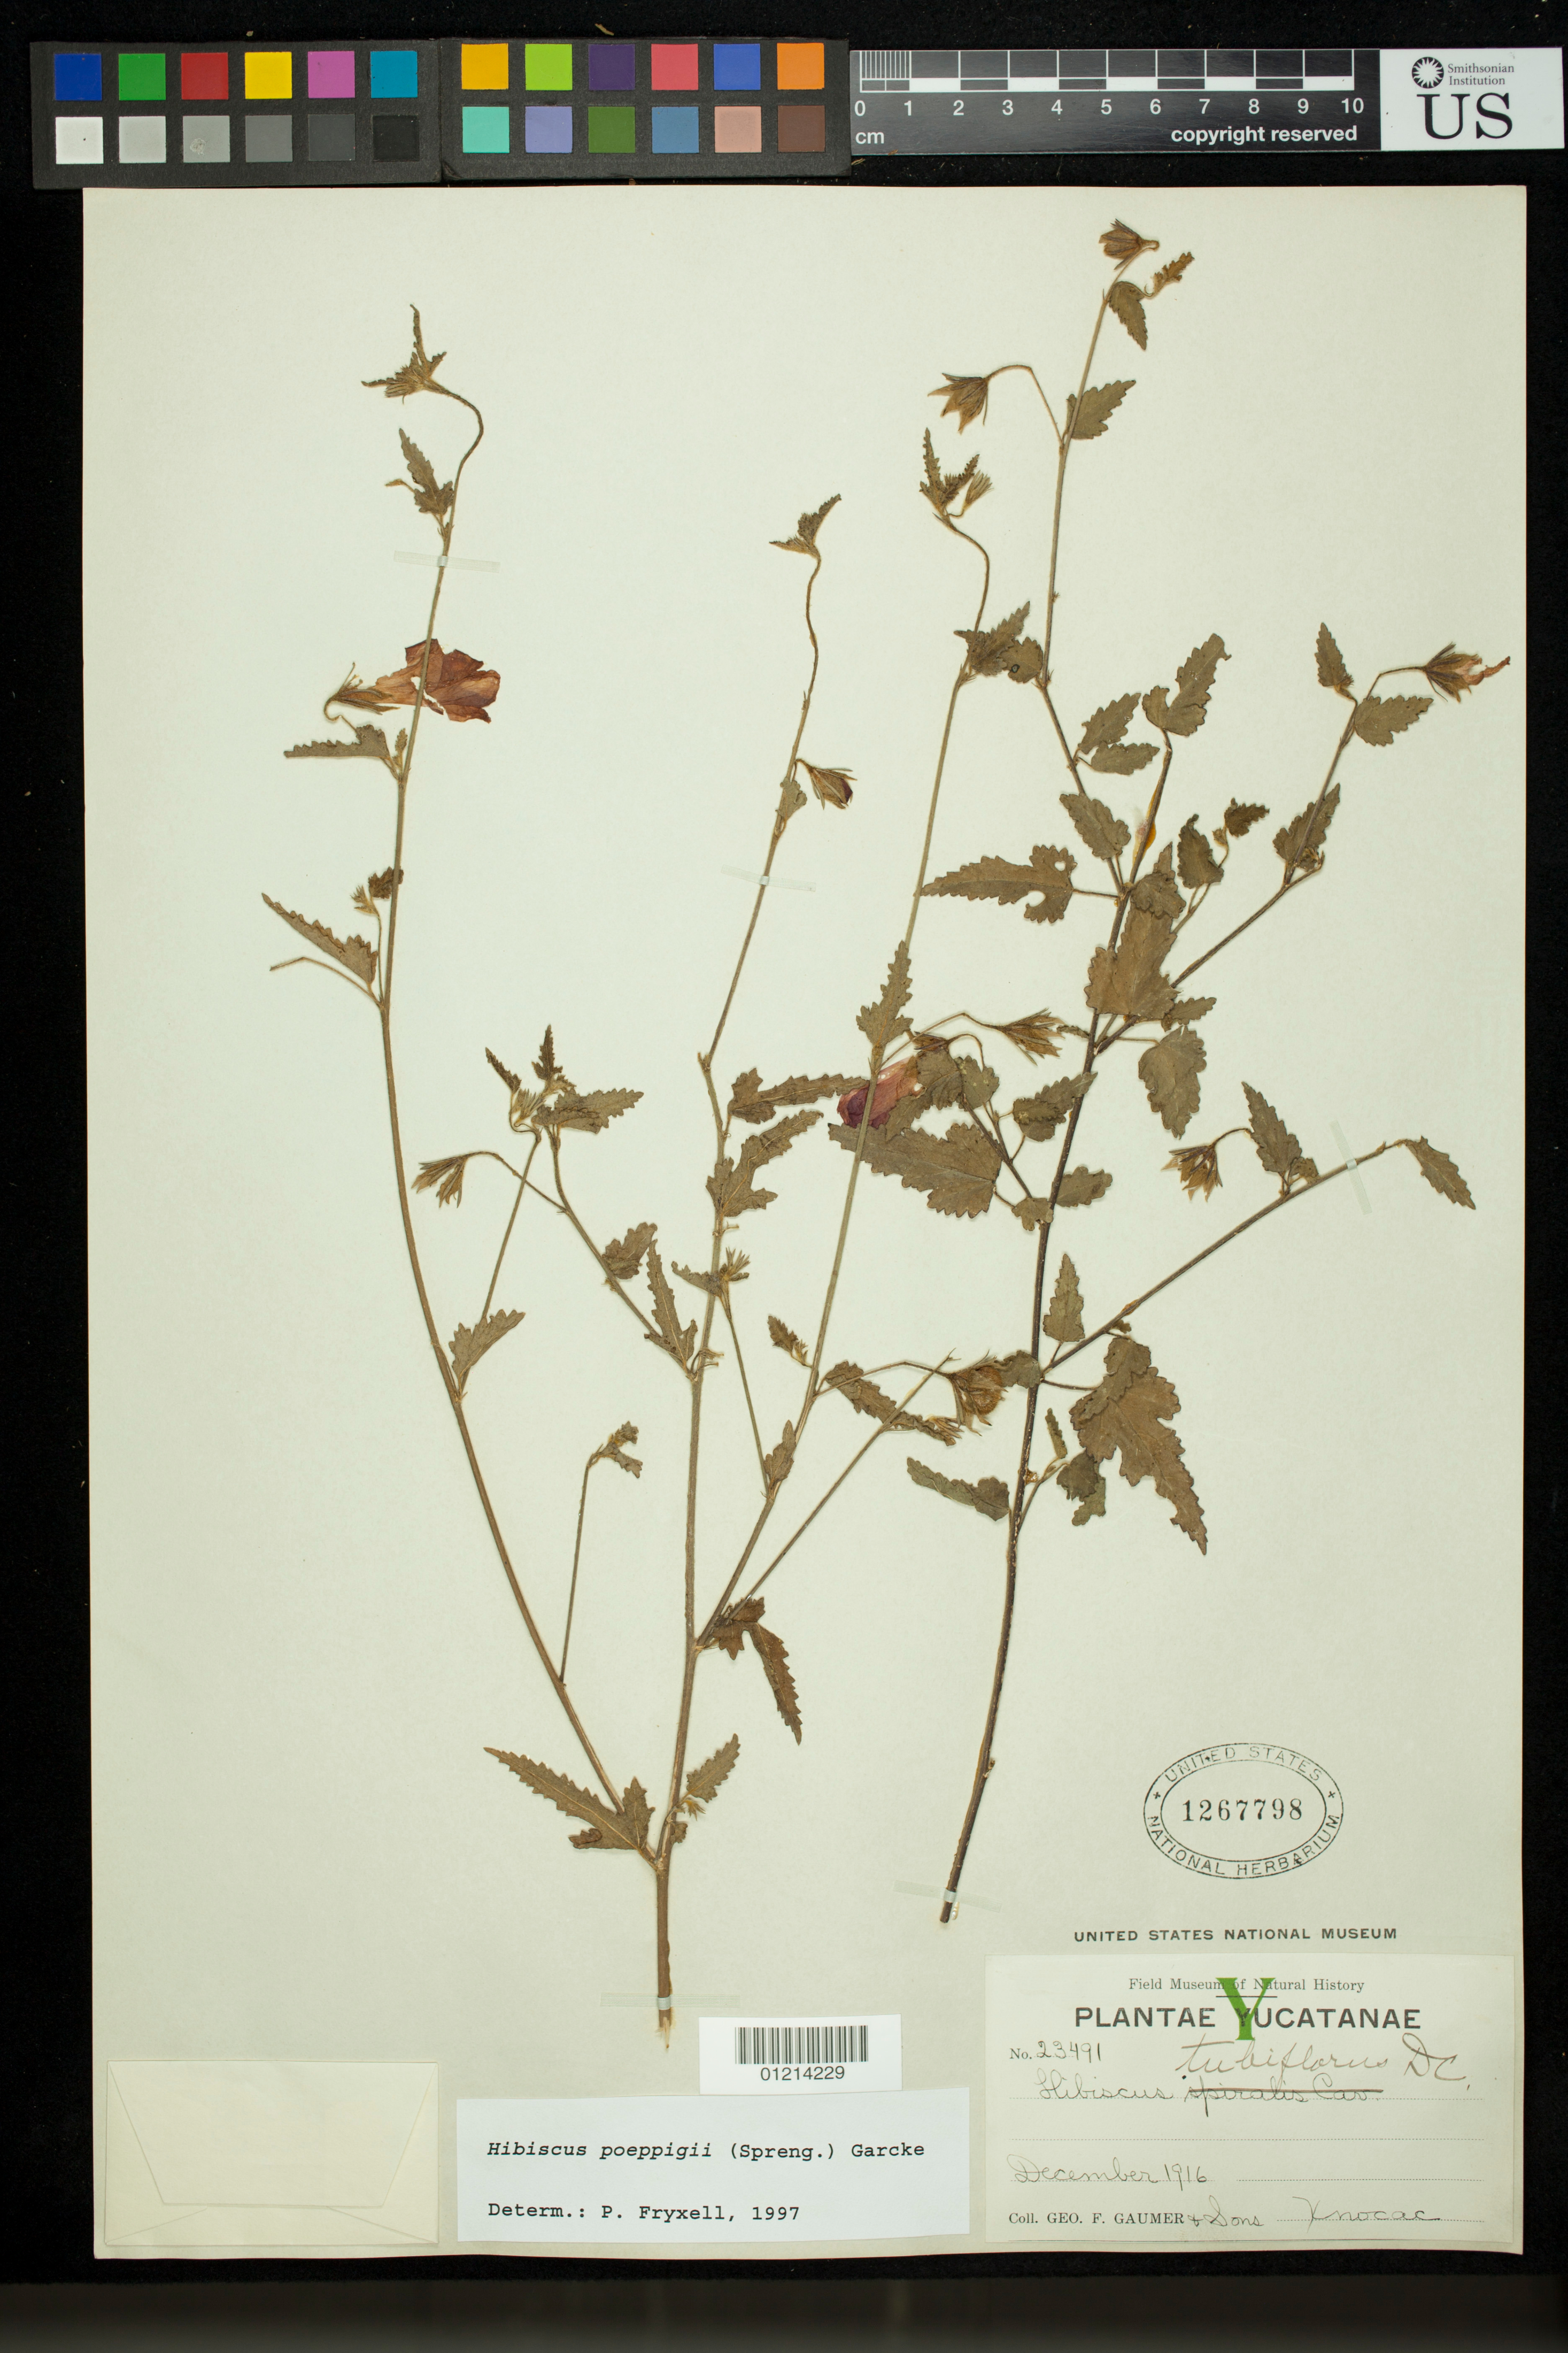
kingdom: Plantae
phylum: Tracheophyta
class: Magnoliopsida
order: Malvales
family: Malvaceae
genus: Hibiscus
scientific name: Hibiscus poeppigii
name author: (Spreng.) Garcke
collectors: G. F. Gaumer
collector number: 23491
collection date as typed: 1916-12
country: Mexico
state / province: Yucatan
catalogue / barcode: US 1267798